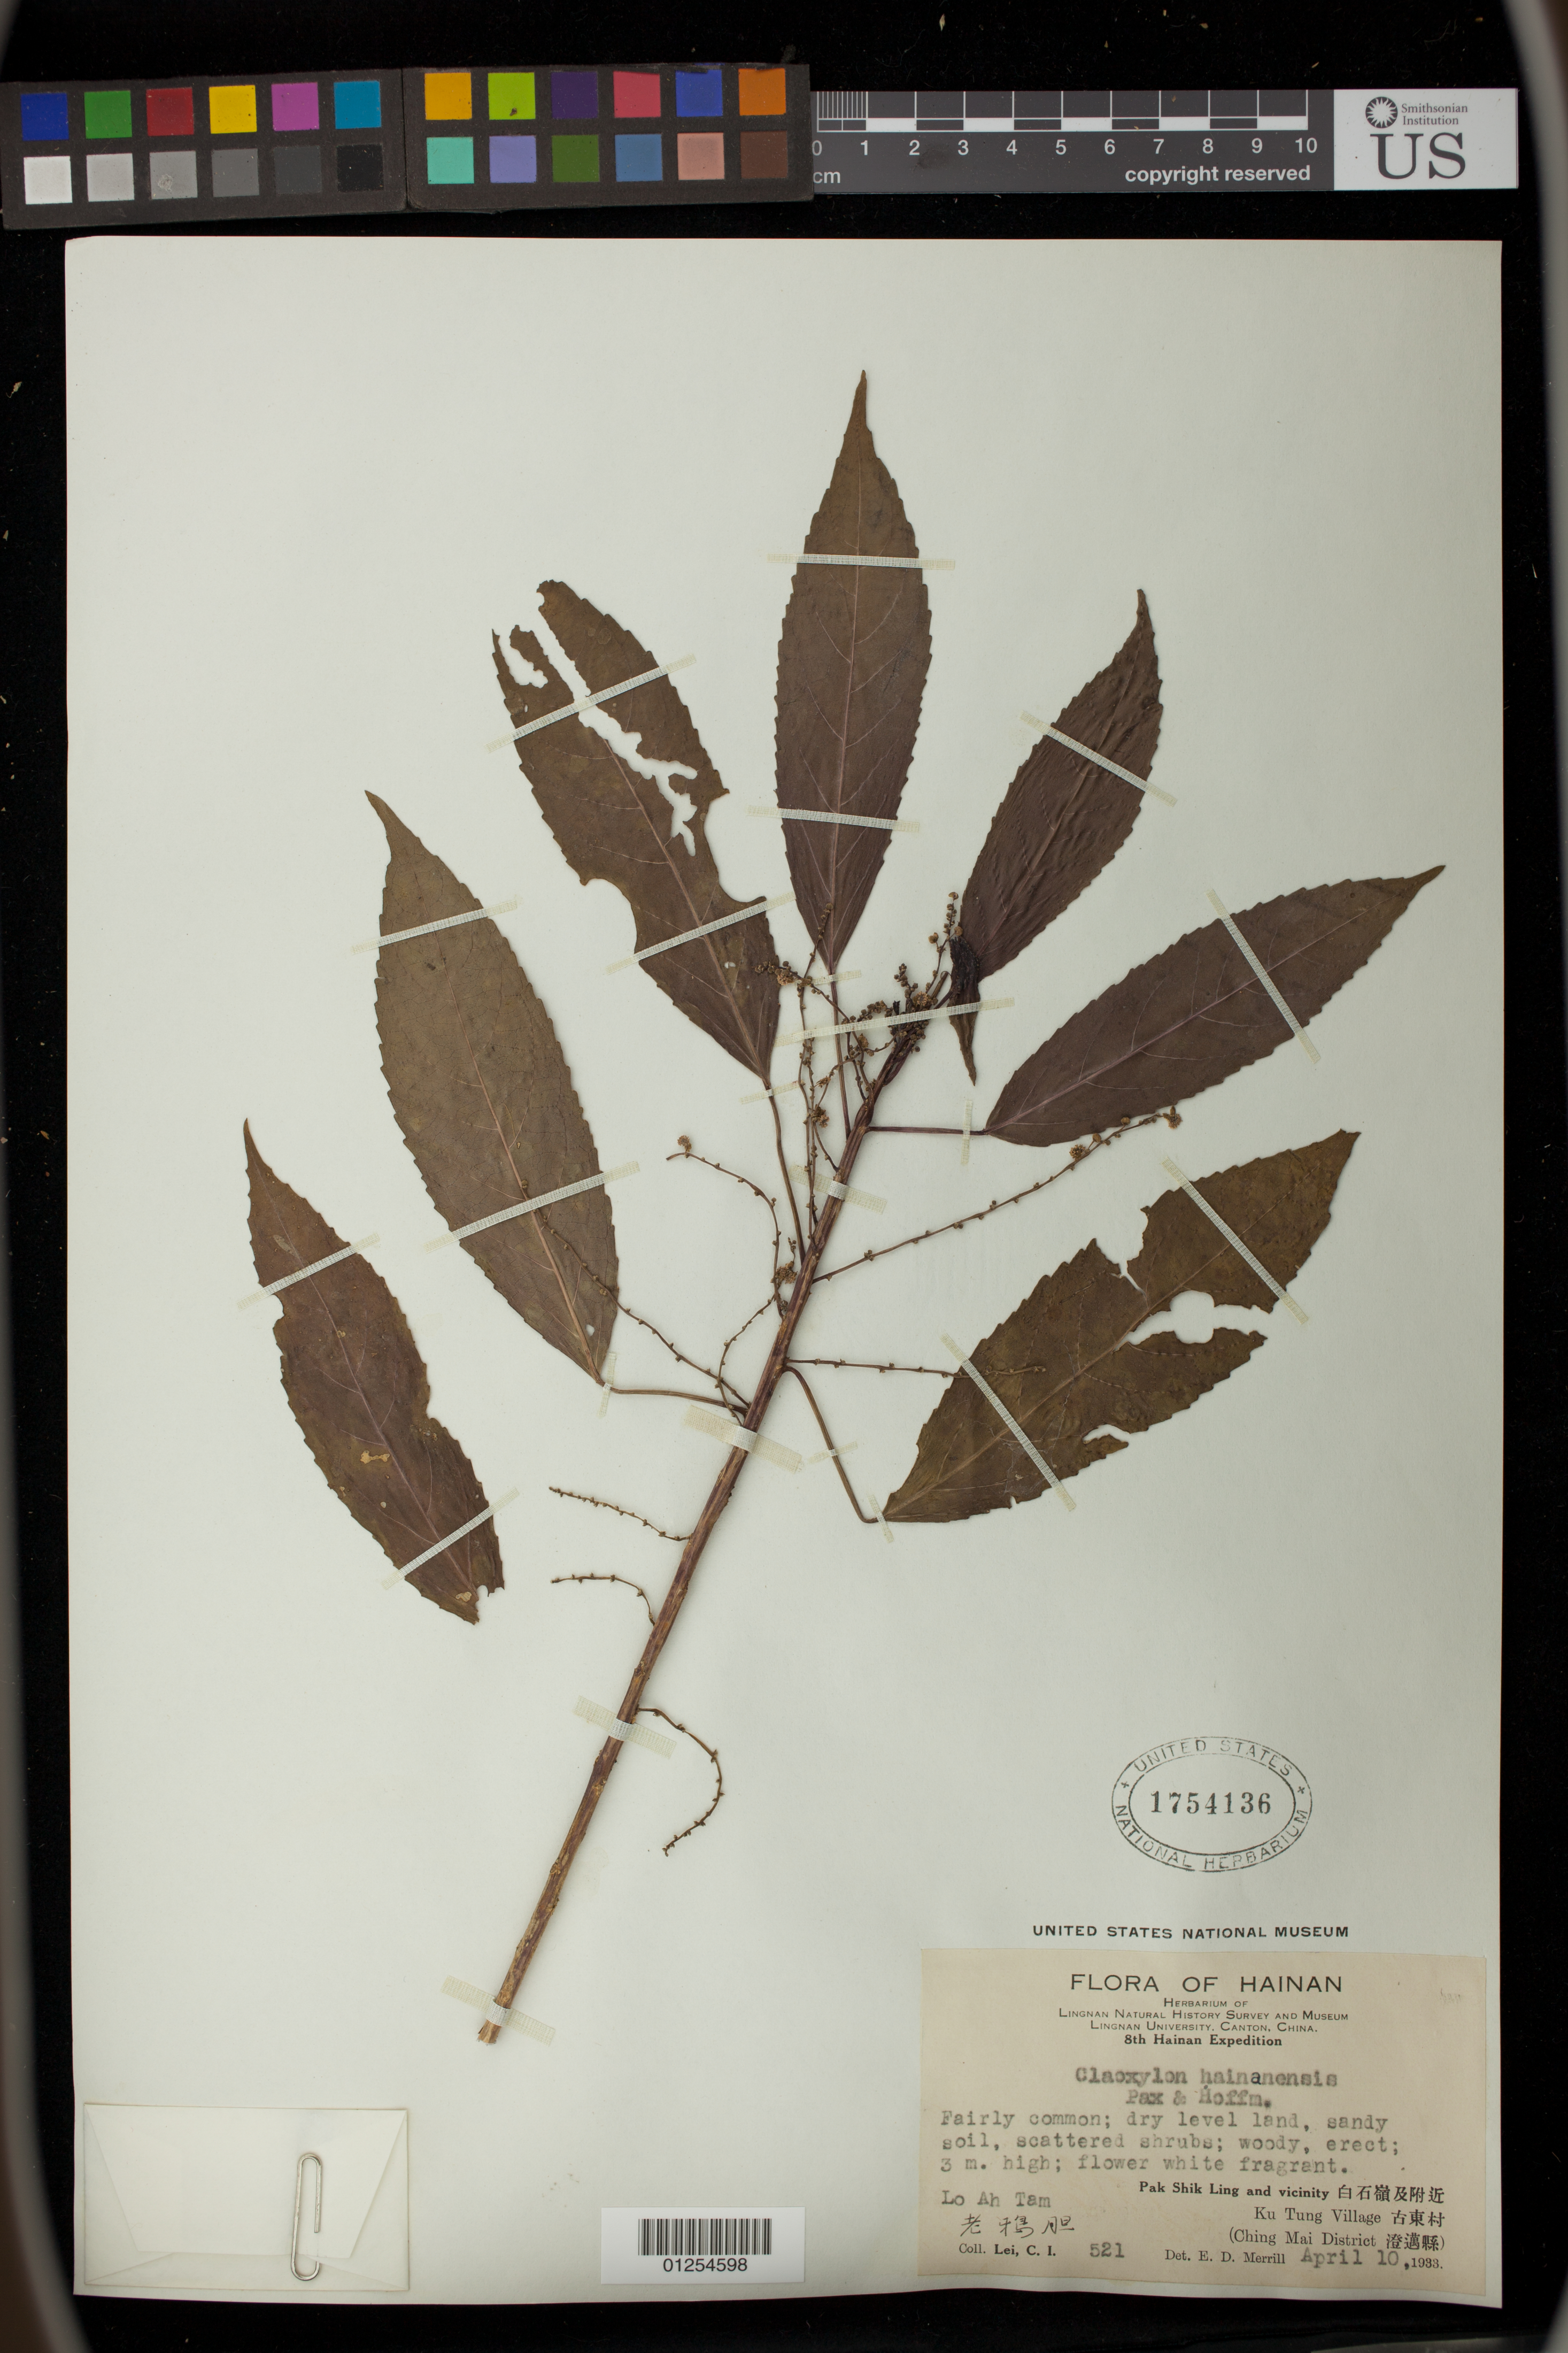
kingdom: Plantae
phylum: Tracheophyta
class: Magnoliopsida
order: Malpighiales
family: Euphorbiaceae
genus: Claoxylon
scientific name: Claoxylon hainanense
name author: Pax & K. Hoffm.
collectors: C. I. Lei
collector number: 521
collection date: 1933-04-10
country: China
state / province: Hainan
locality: Ching Mai District, Ku Tung Village, Pak Shil Ling and vicinity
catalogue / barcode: US 1754136